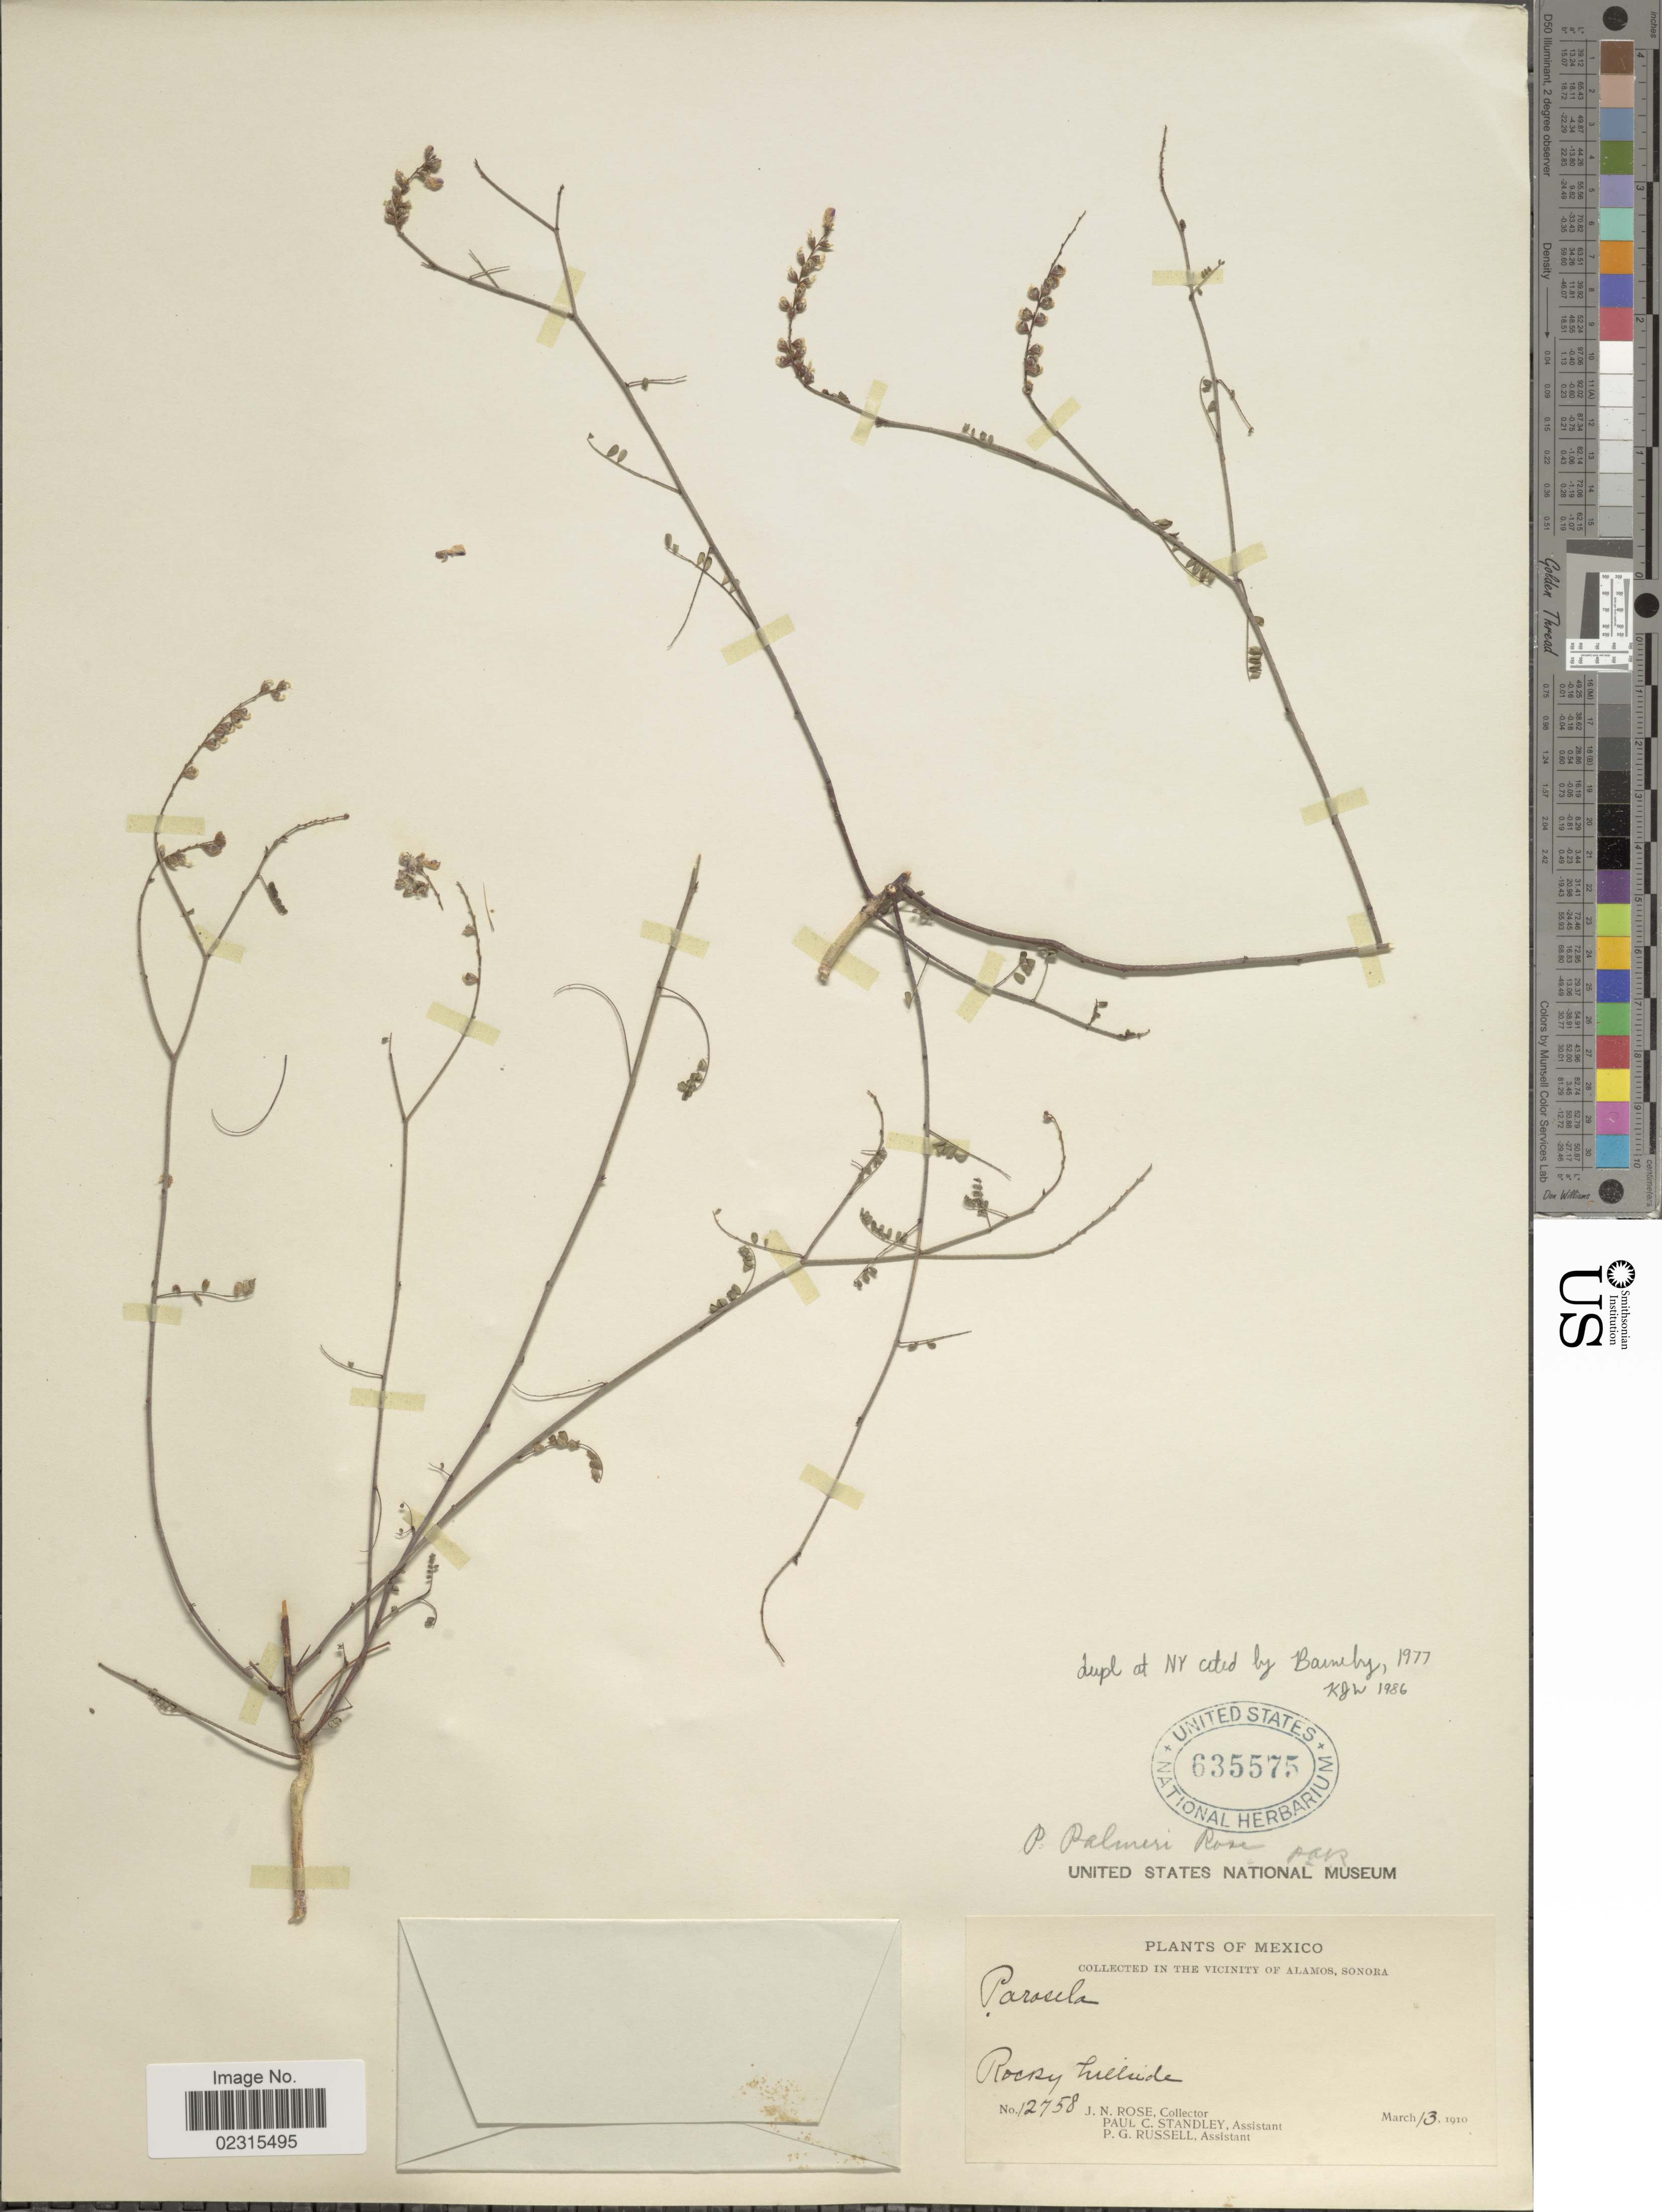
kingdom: Plantae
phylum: Tracheophyta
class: Magnoliopsida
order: Fabales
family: Fabaceae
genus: Marina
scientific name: Marina palmeri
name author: (Rose) Barneby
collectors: J. N. Rose, P. C. Standley & P. G. Russell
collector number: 12758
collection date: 1910-03-13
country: Mexico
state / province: Sonora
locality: Vicinity of Alamos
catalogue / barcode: US 635575